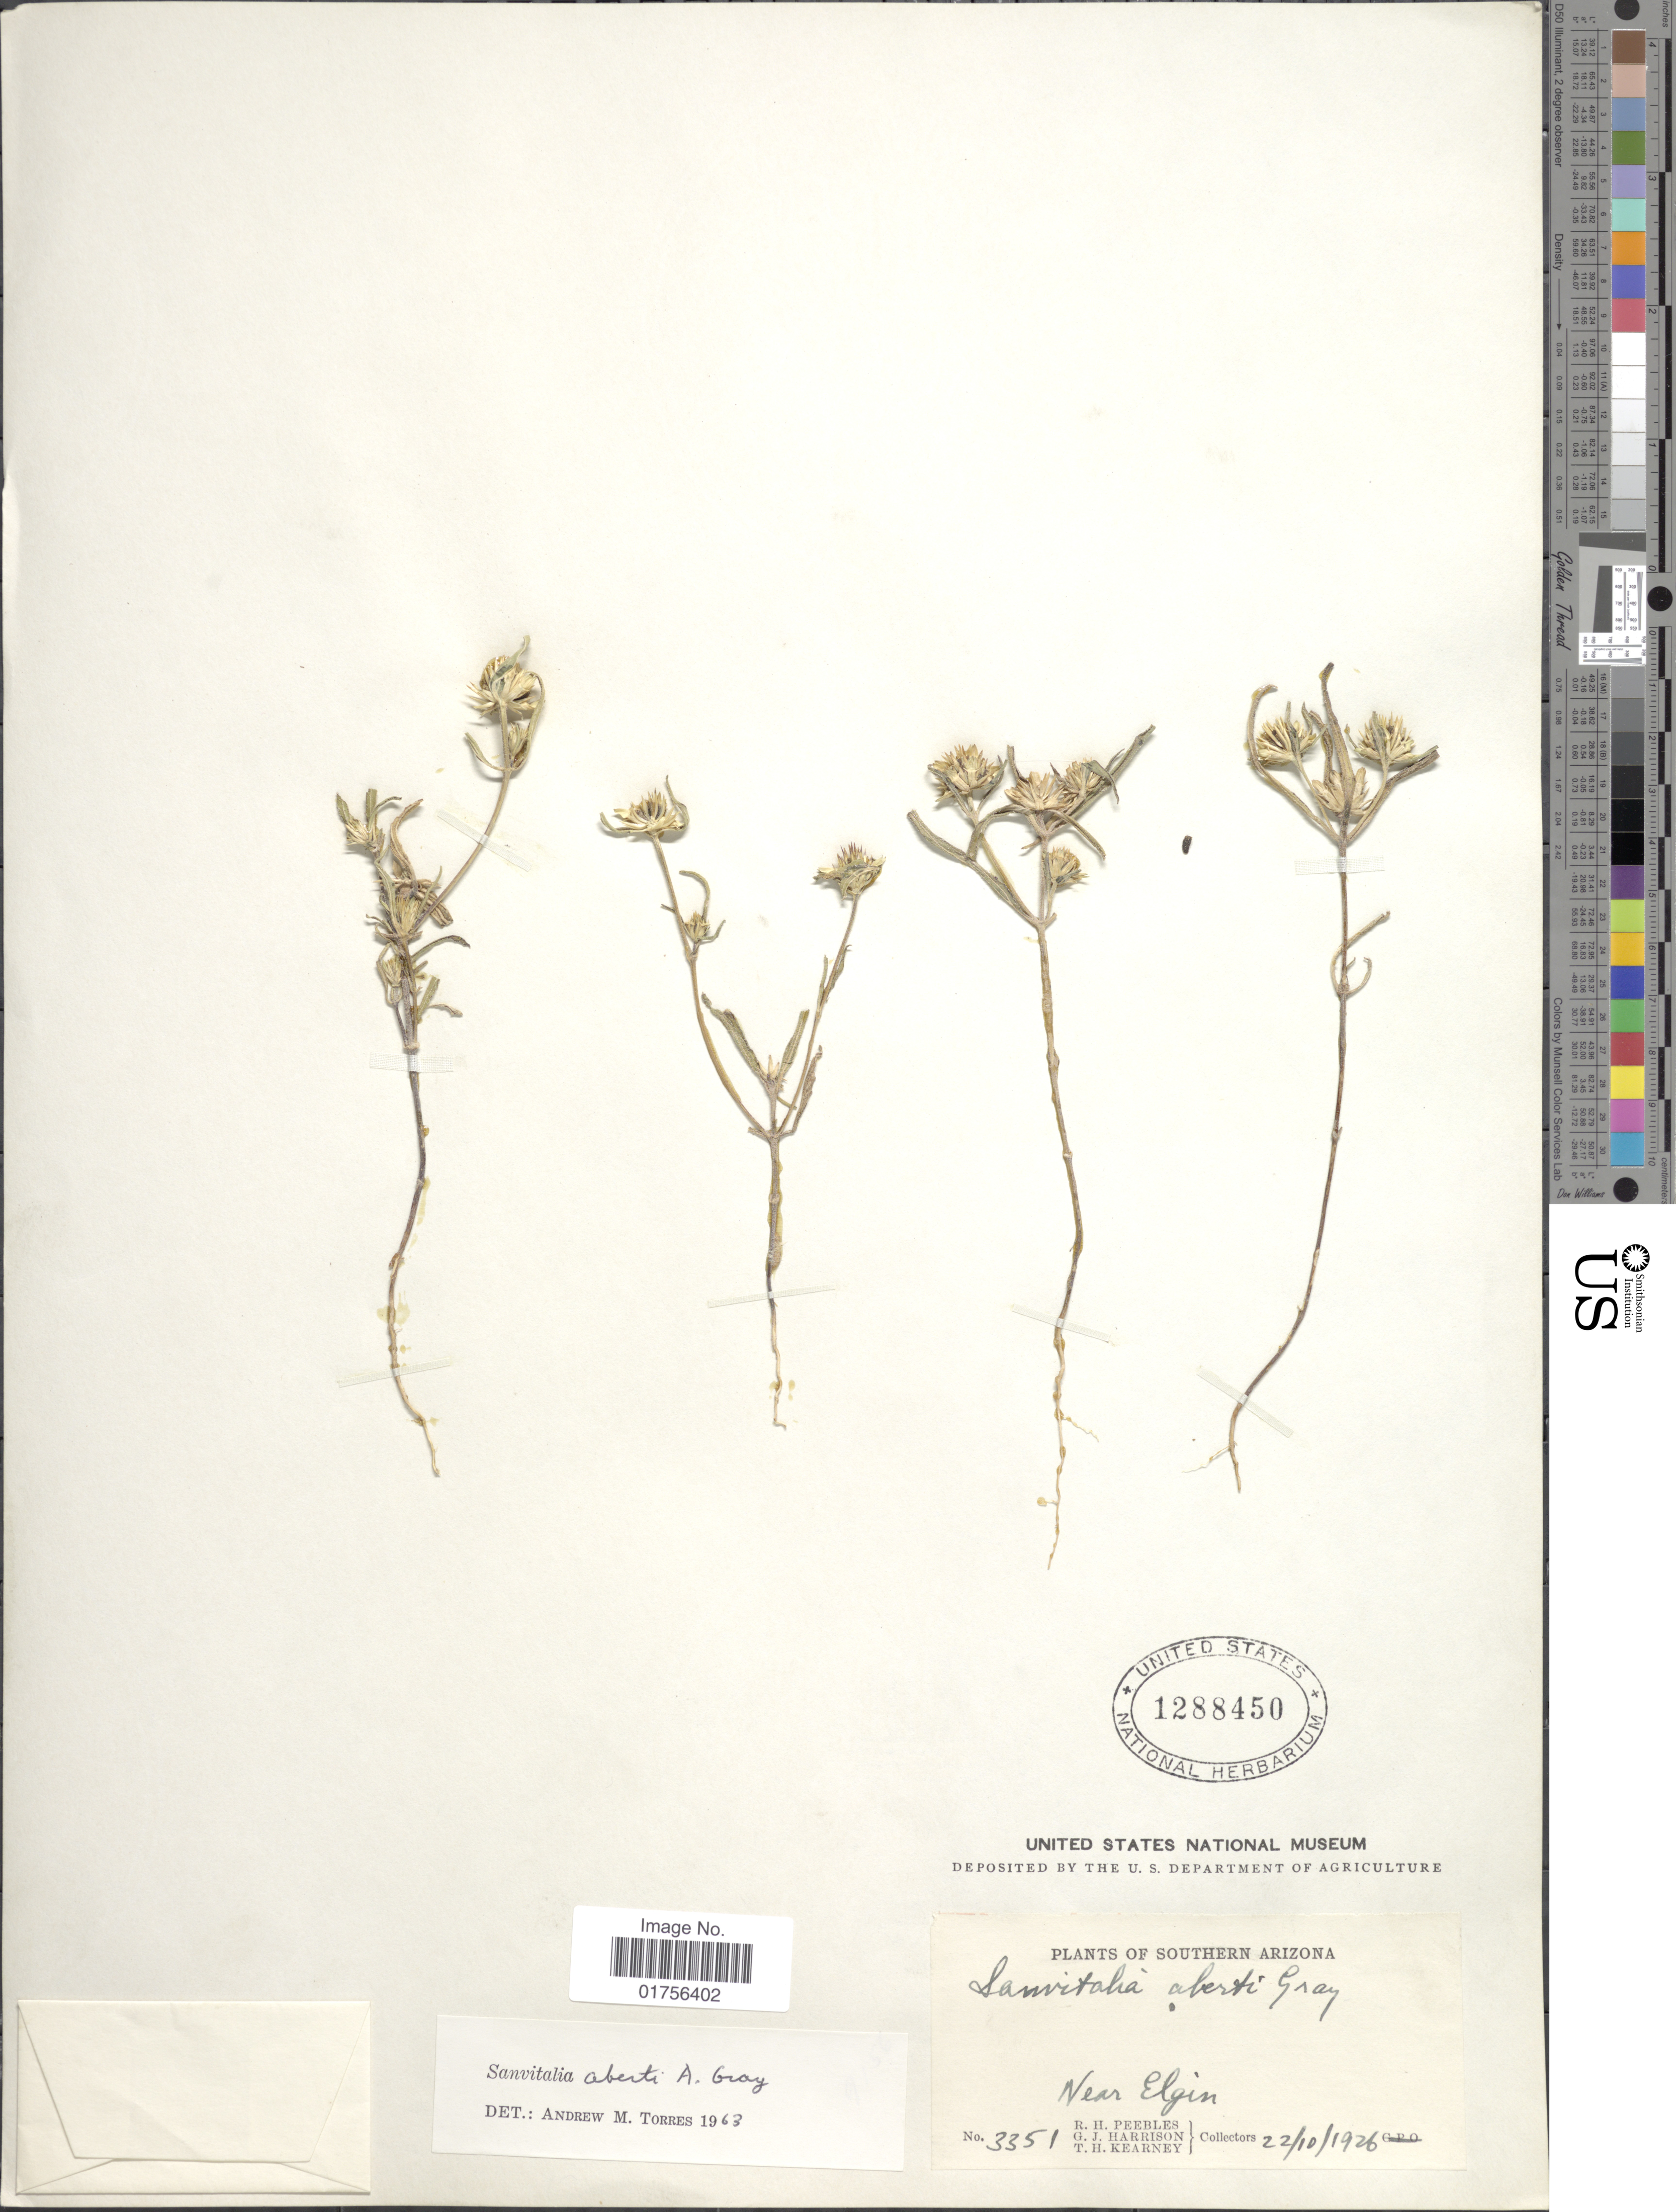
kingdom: Plantae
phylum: Tracheophyta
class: Magnoliopsida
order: Asterales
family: Asteraceae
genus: Sanvitalia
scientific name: Sanvitalia aberti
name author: A. Gray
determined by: Skibicki, Samuel V.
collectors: R. H. Peebles, G. J. Harrison & T. H. Kearney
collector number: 3351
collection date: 1926-10-22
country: United States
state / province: Arizona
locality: Southern Arizona, Near Elgin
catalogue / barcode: US 1288450